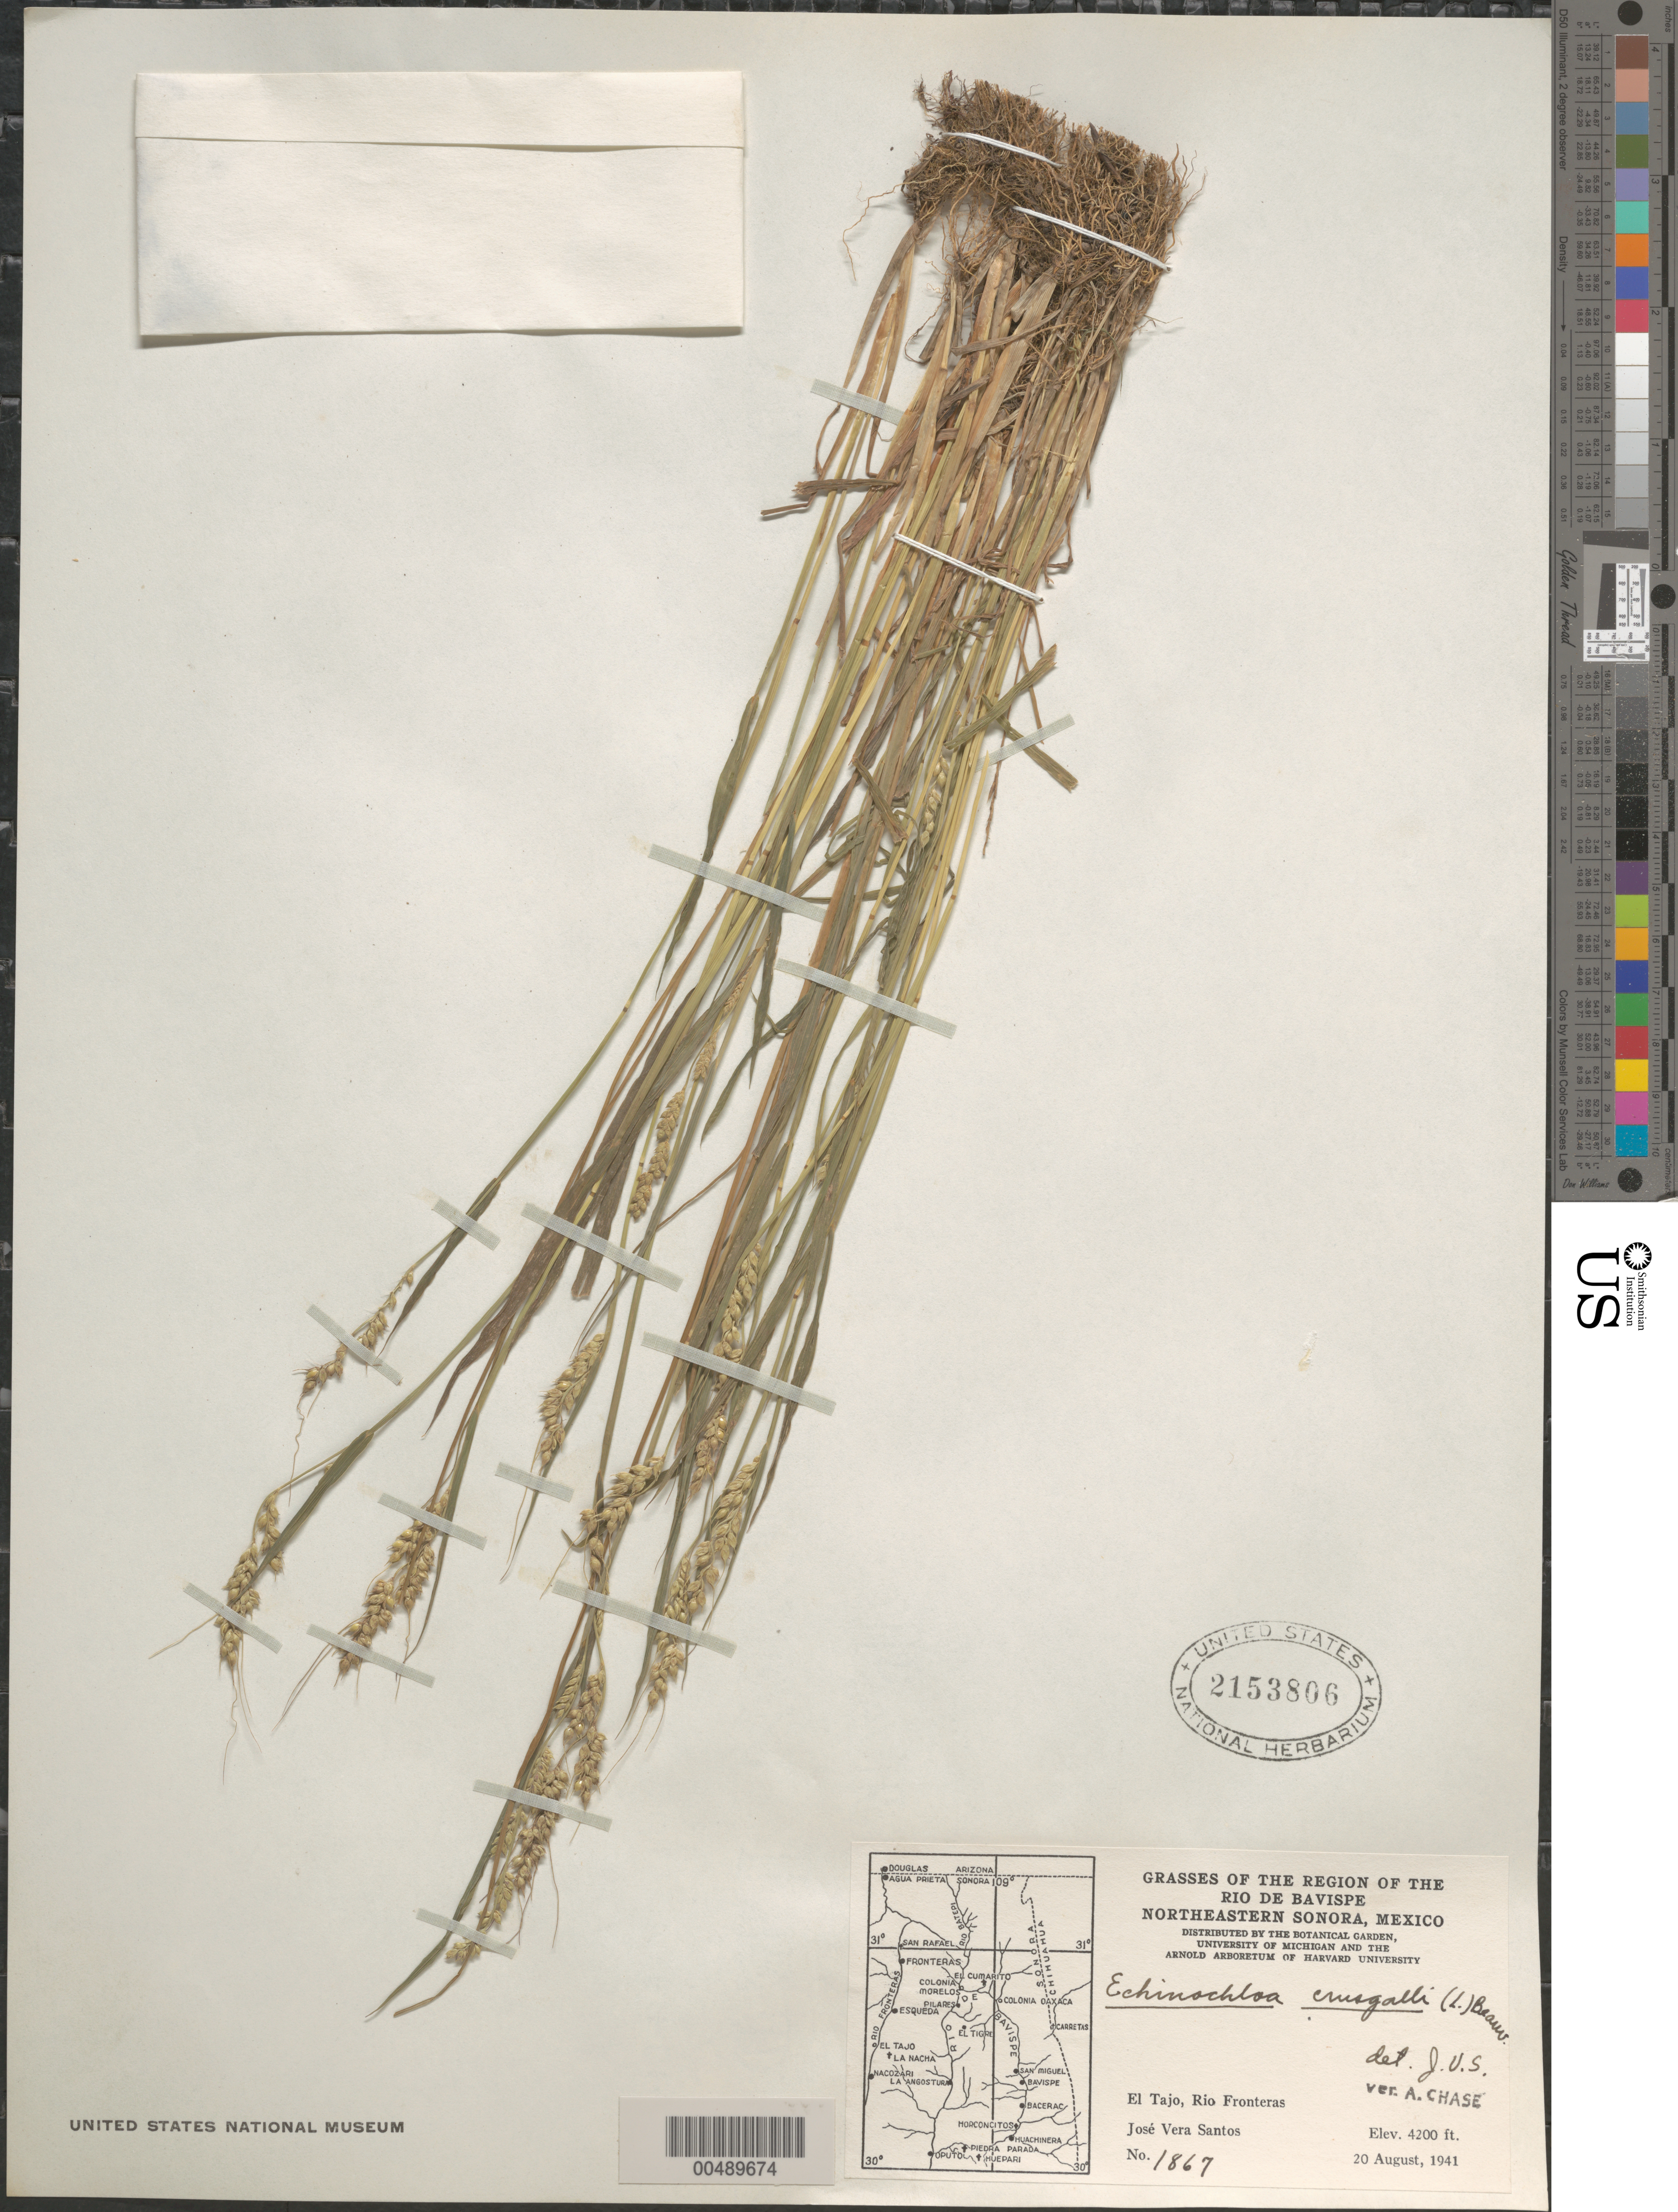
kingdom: Plantae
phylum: Tracheophyta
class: Liliopsida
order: Poales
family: Poaceae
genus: Echinochloa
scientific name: Echinochloa crus-galli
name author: (L.) P. Beauv.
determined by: Chase, [M.] Agnes, (US)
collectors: J. V. Santos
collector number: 1867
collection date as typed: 20 Aug 1941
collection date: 1941-08-20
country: Mexico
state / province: Sonora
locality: El Tajo, Rio Fronteras, NE Sonora, region of the Rio de Bavispe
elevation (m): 1280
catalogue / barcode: US 2153806